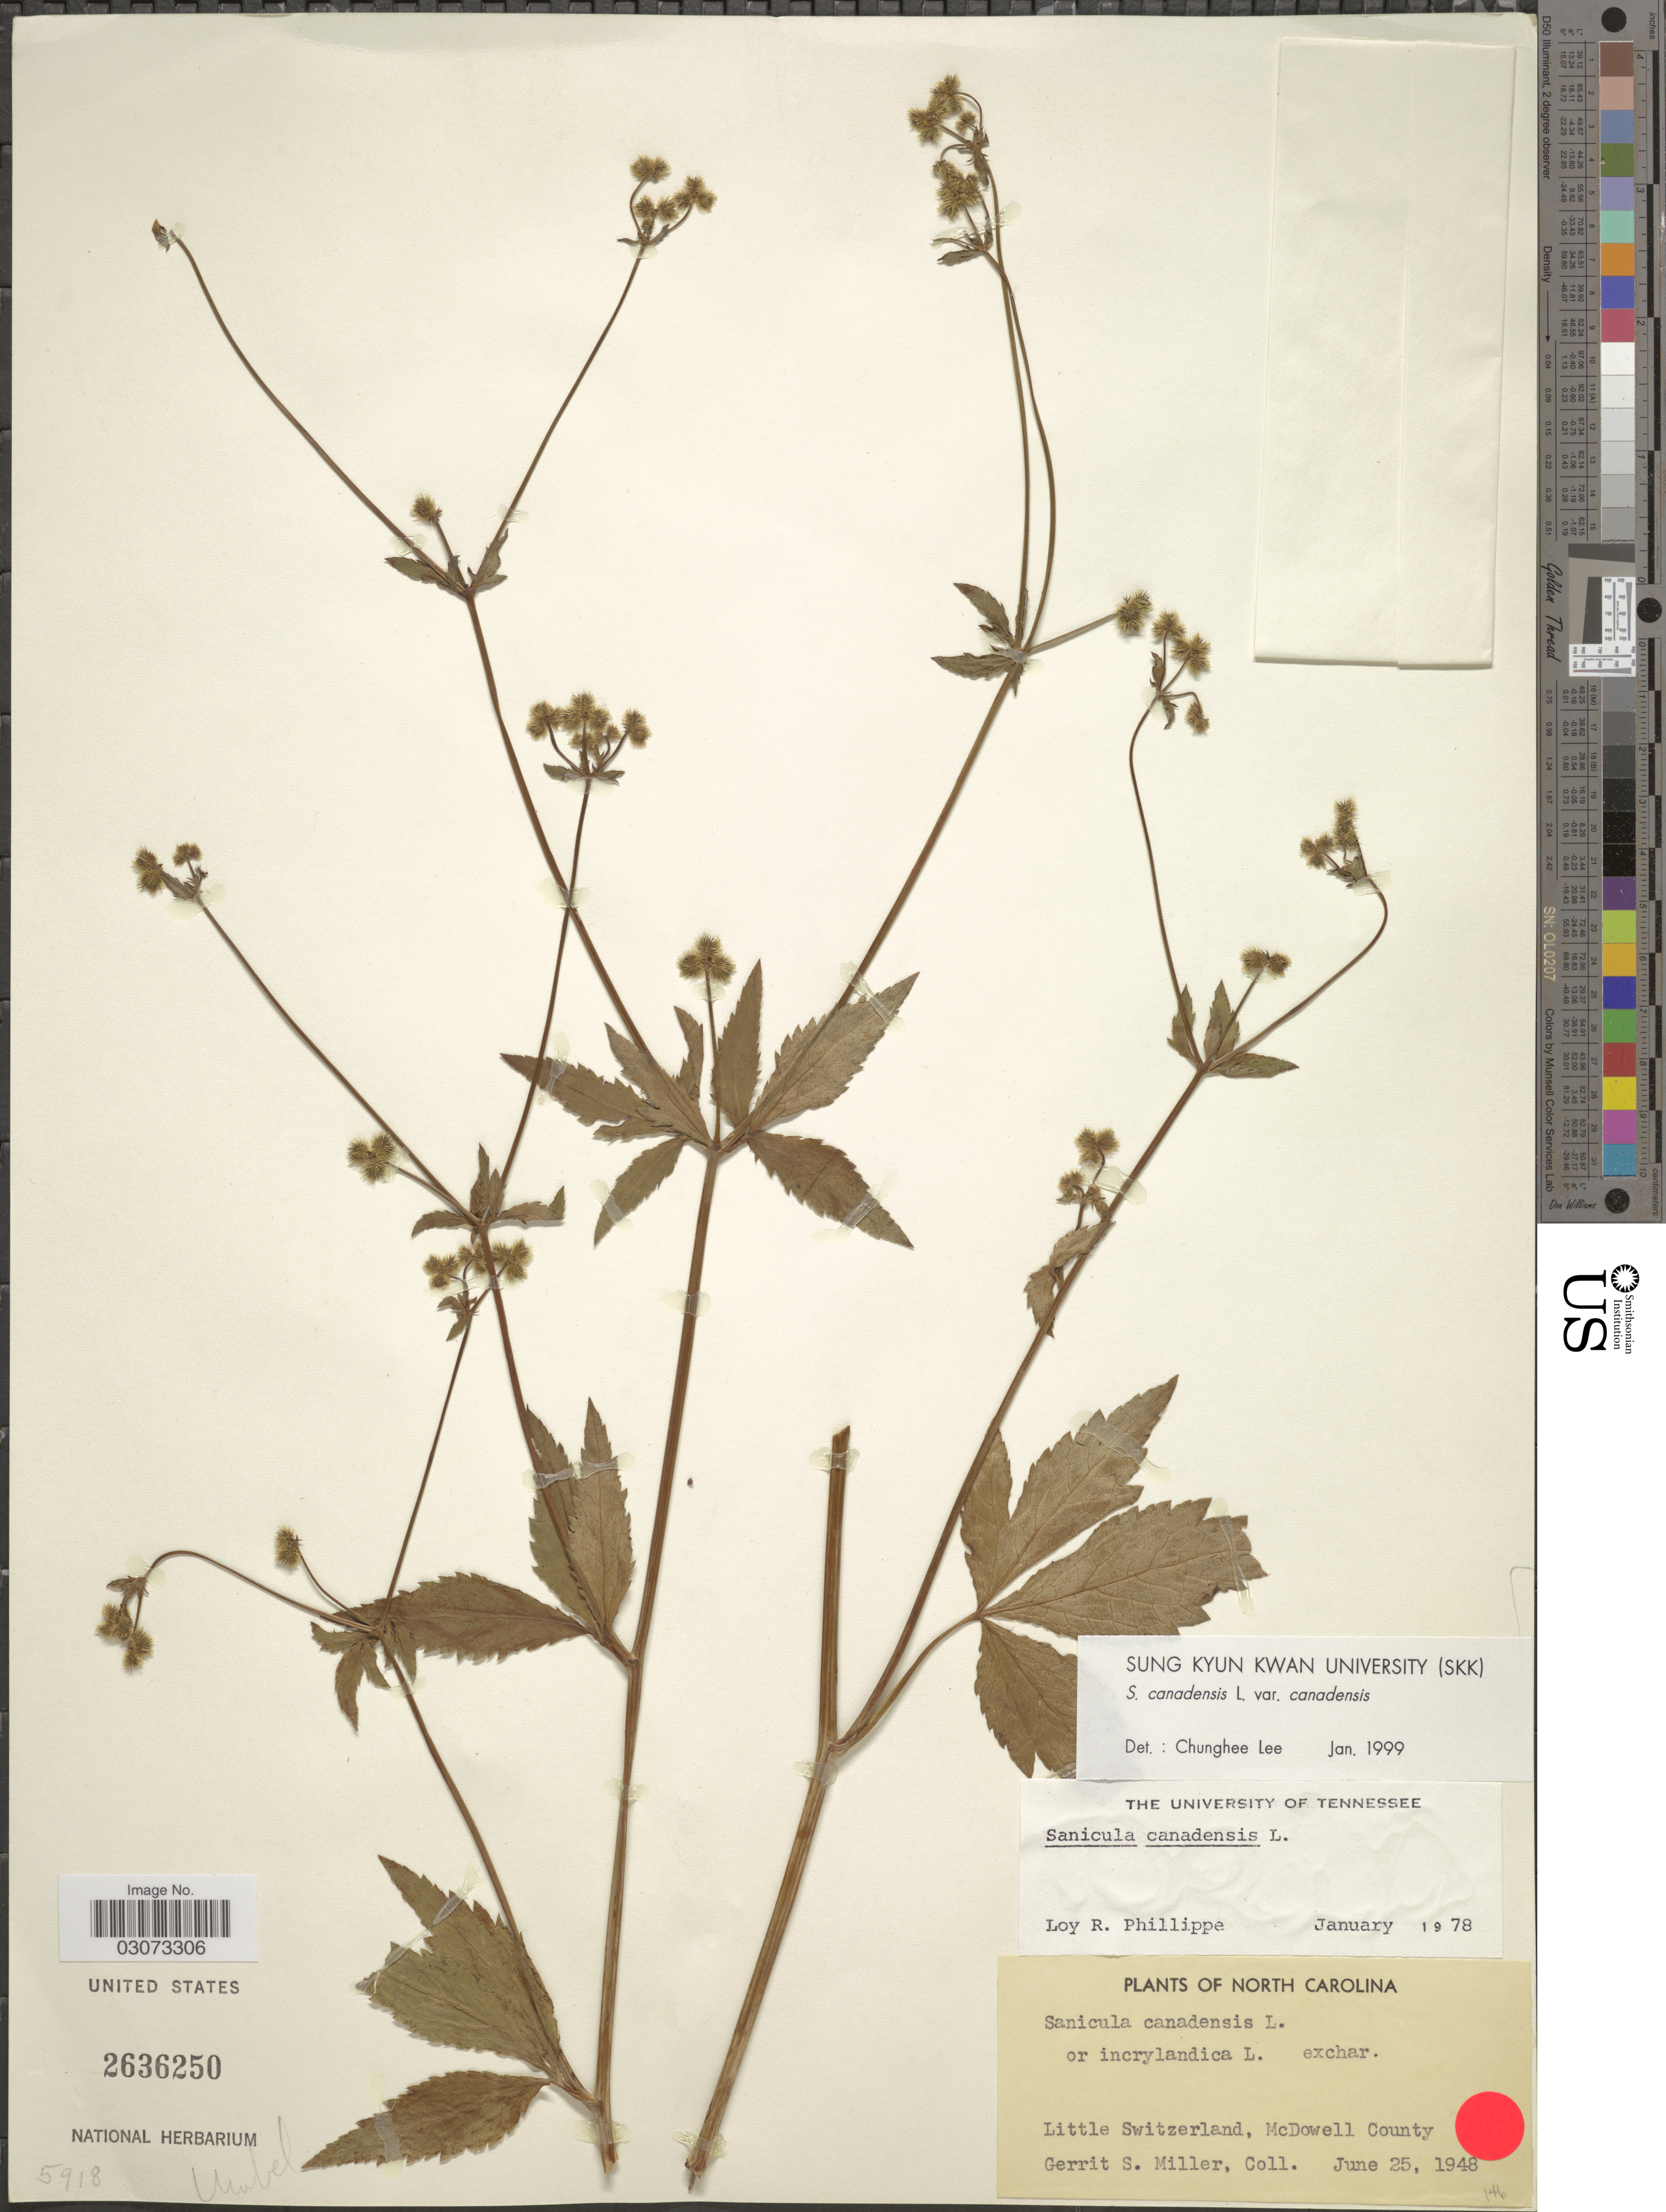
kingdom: Plantae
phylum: Tracheophyta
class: Magnoliopsida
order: Apiales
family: Apiaceae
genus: Sanicula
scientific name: Sanicula canadensis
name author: L.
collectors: G. S. Miller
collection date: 1948-06-25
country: United States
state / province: North Carolina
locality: Little Switzerland, McDowell County.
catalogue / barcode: US 2636250